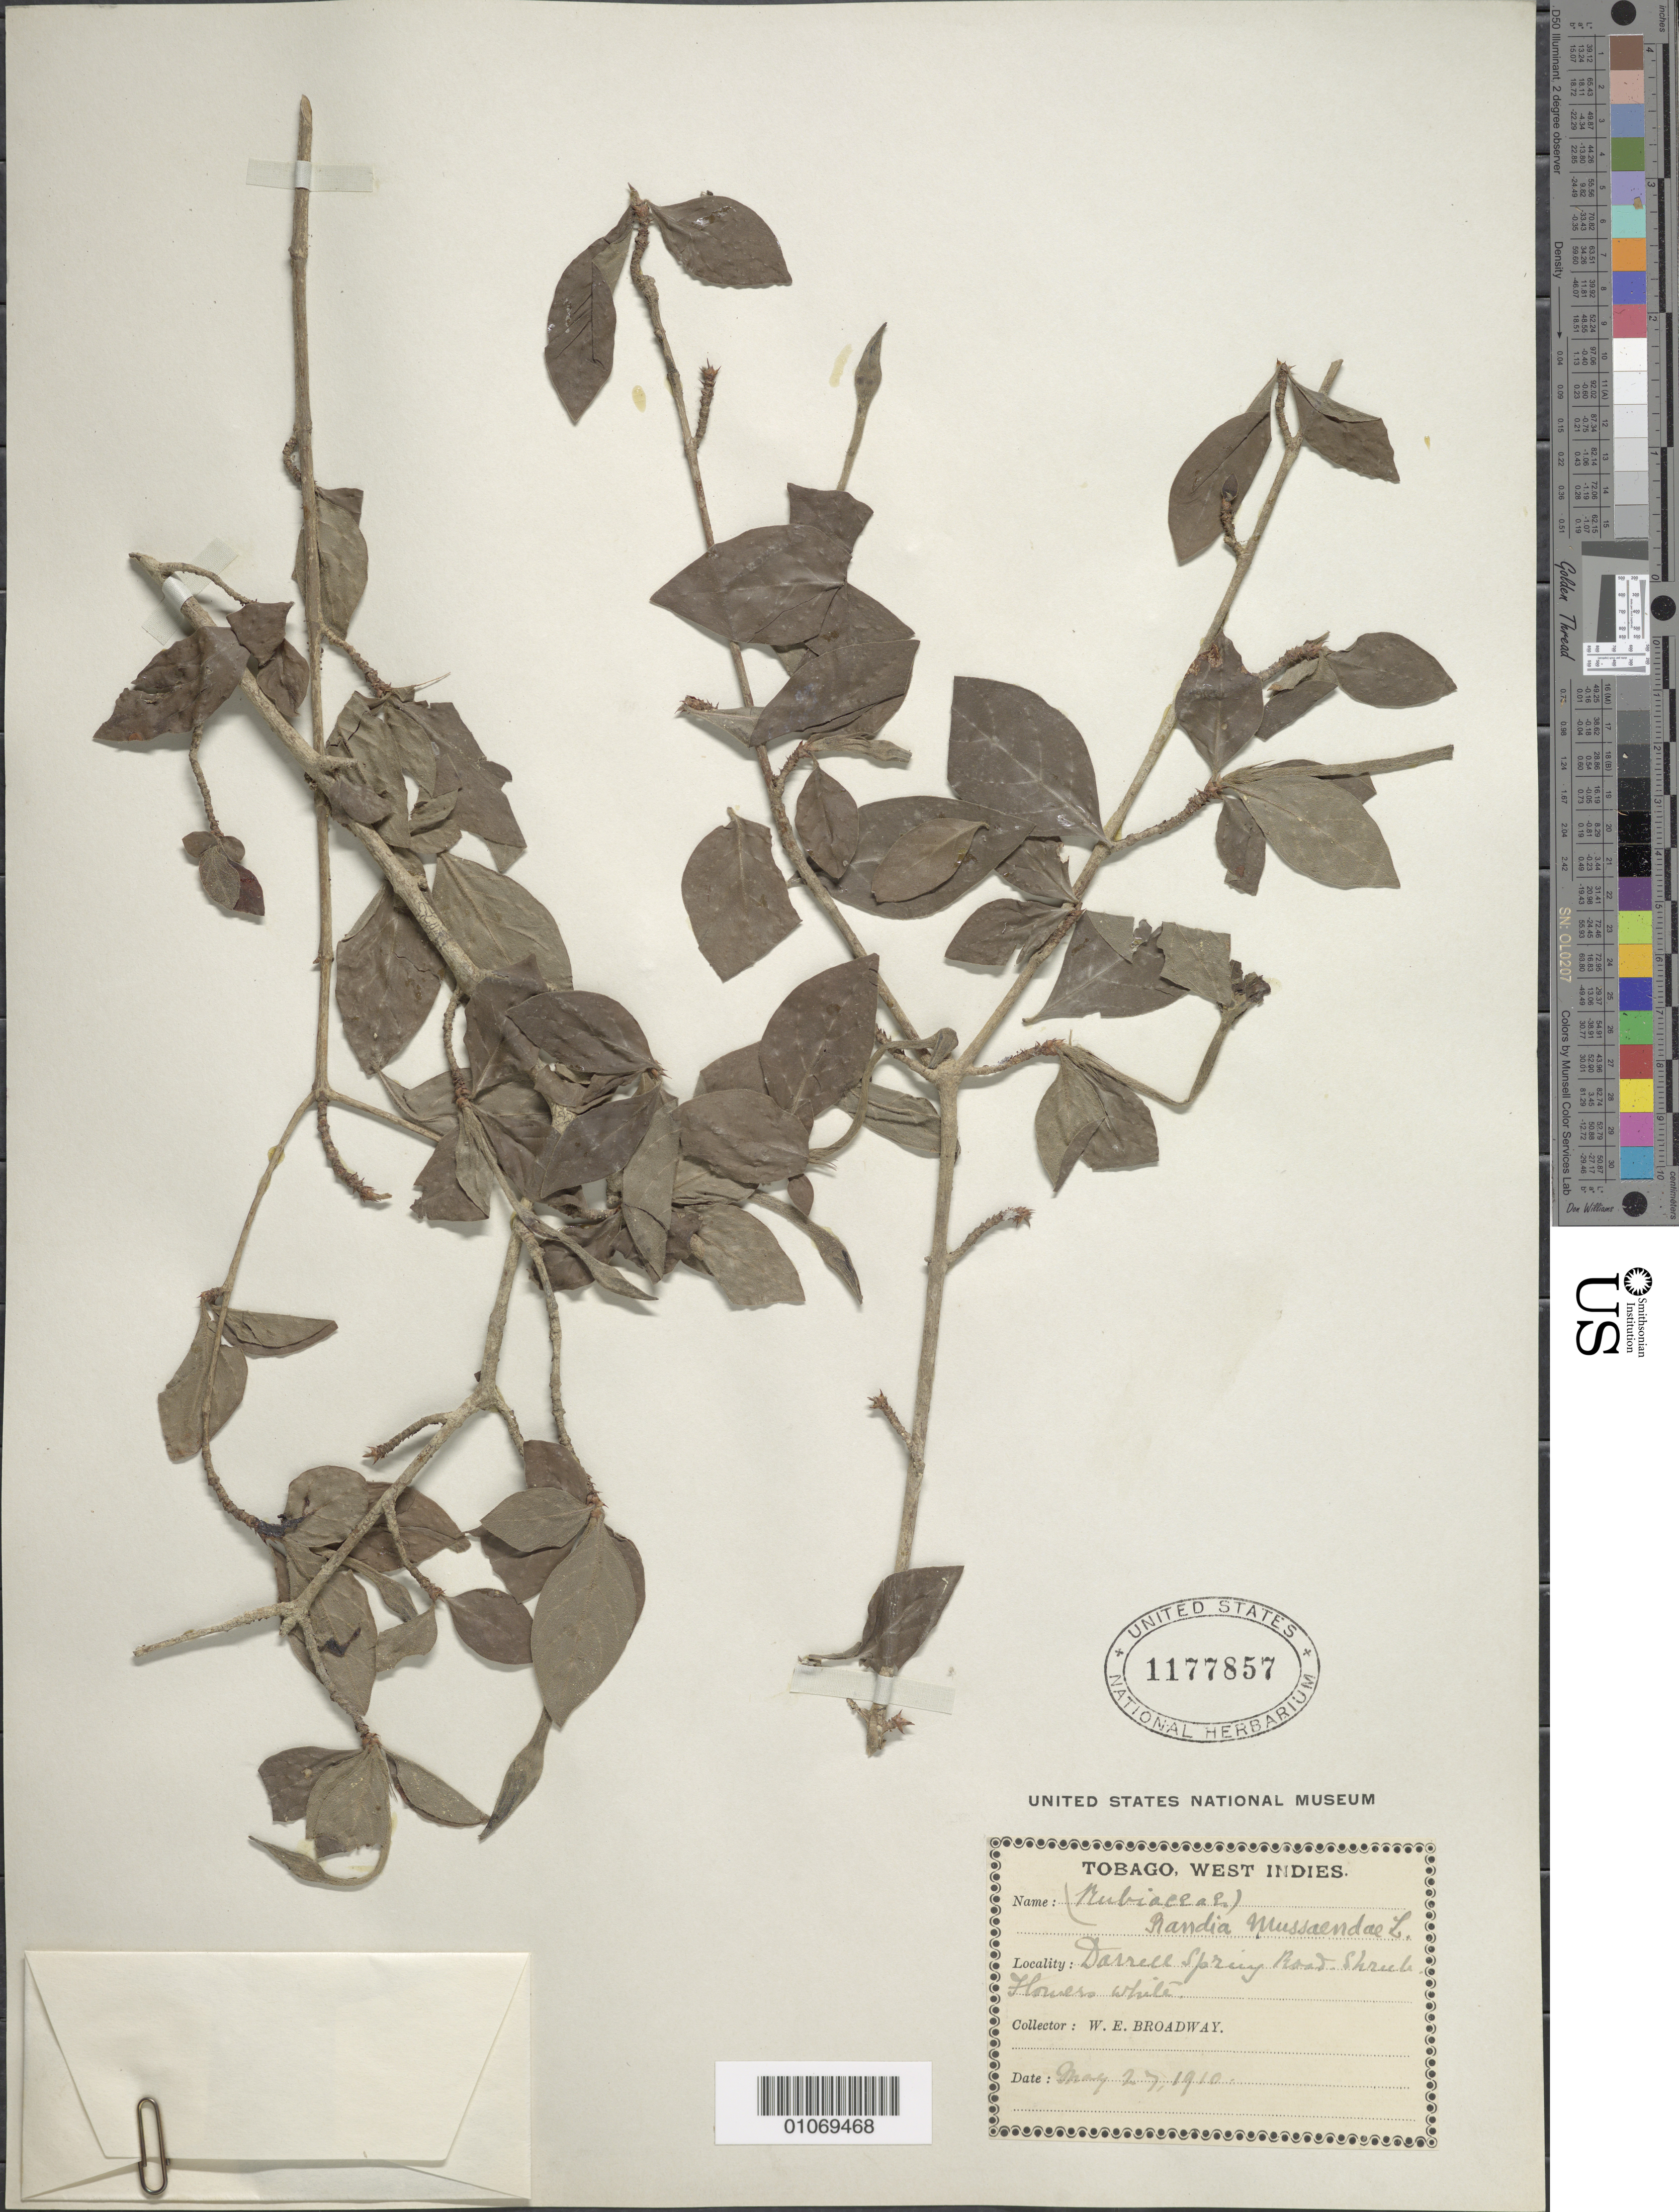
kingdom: Plantae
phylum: Tracheophyta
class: Magnoliopsida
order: Gentianales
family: Rubiaceae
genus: Randia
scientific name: Randia armata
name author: (Sw.) DC.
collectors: W. E. Broadway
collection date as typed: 27 May 1910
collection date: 1910-05-27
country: Trinidad and Tobago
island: Tobago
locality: Darrell Spring Road.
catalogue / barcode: US 1177857